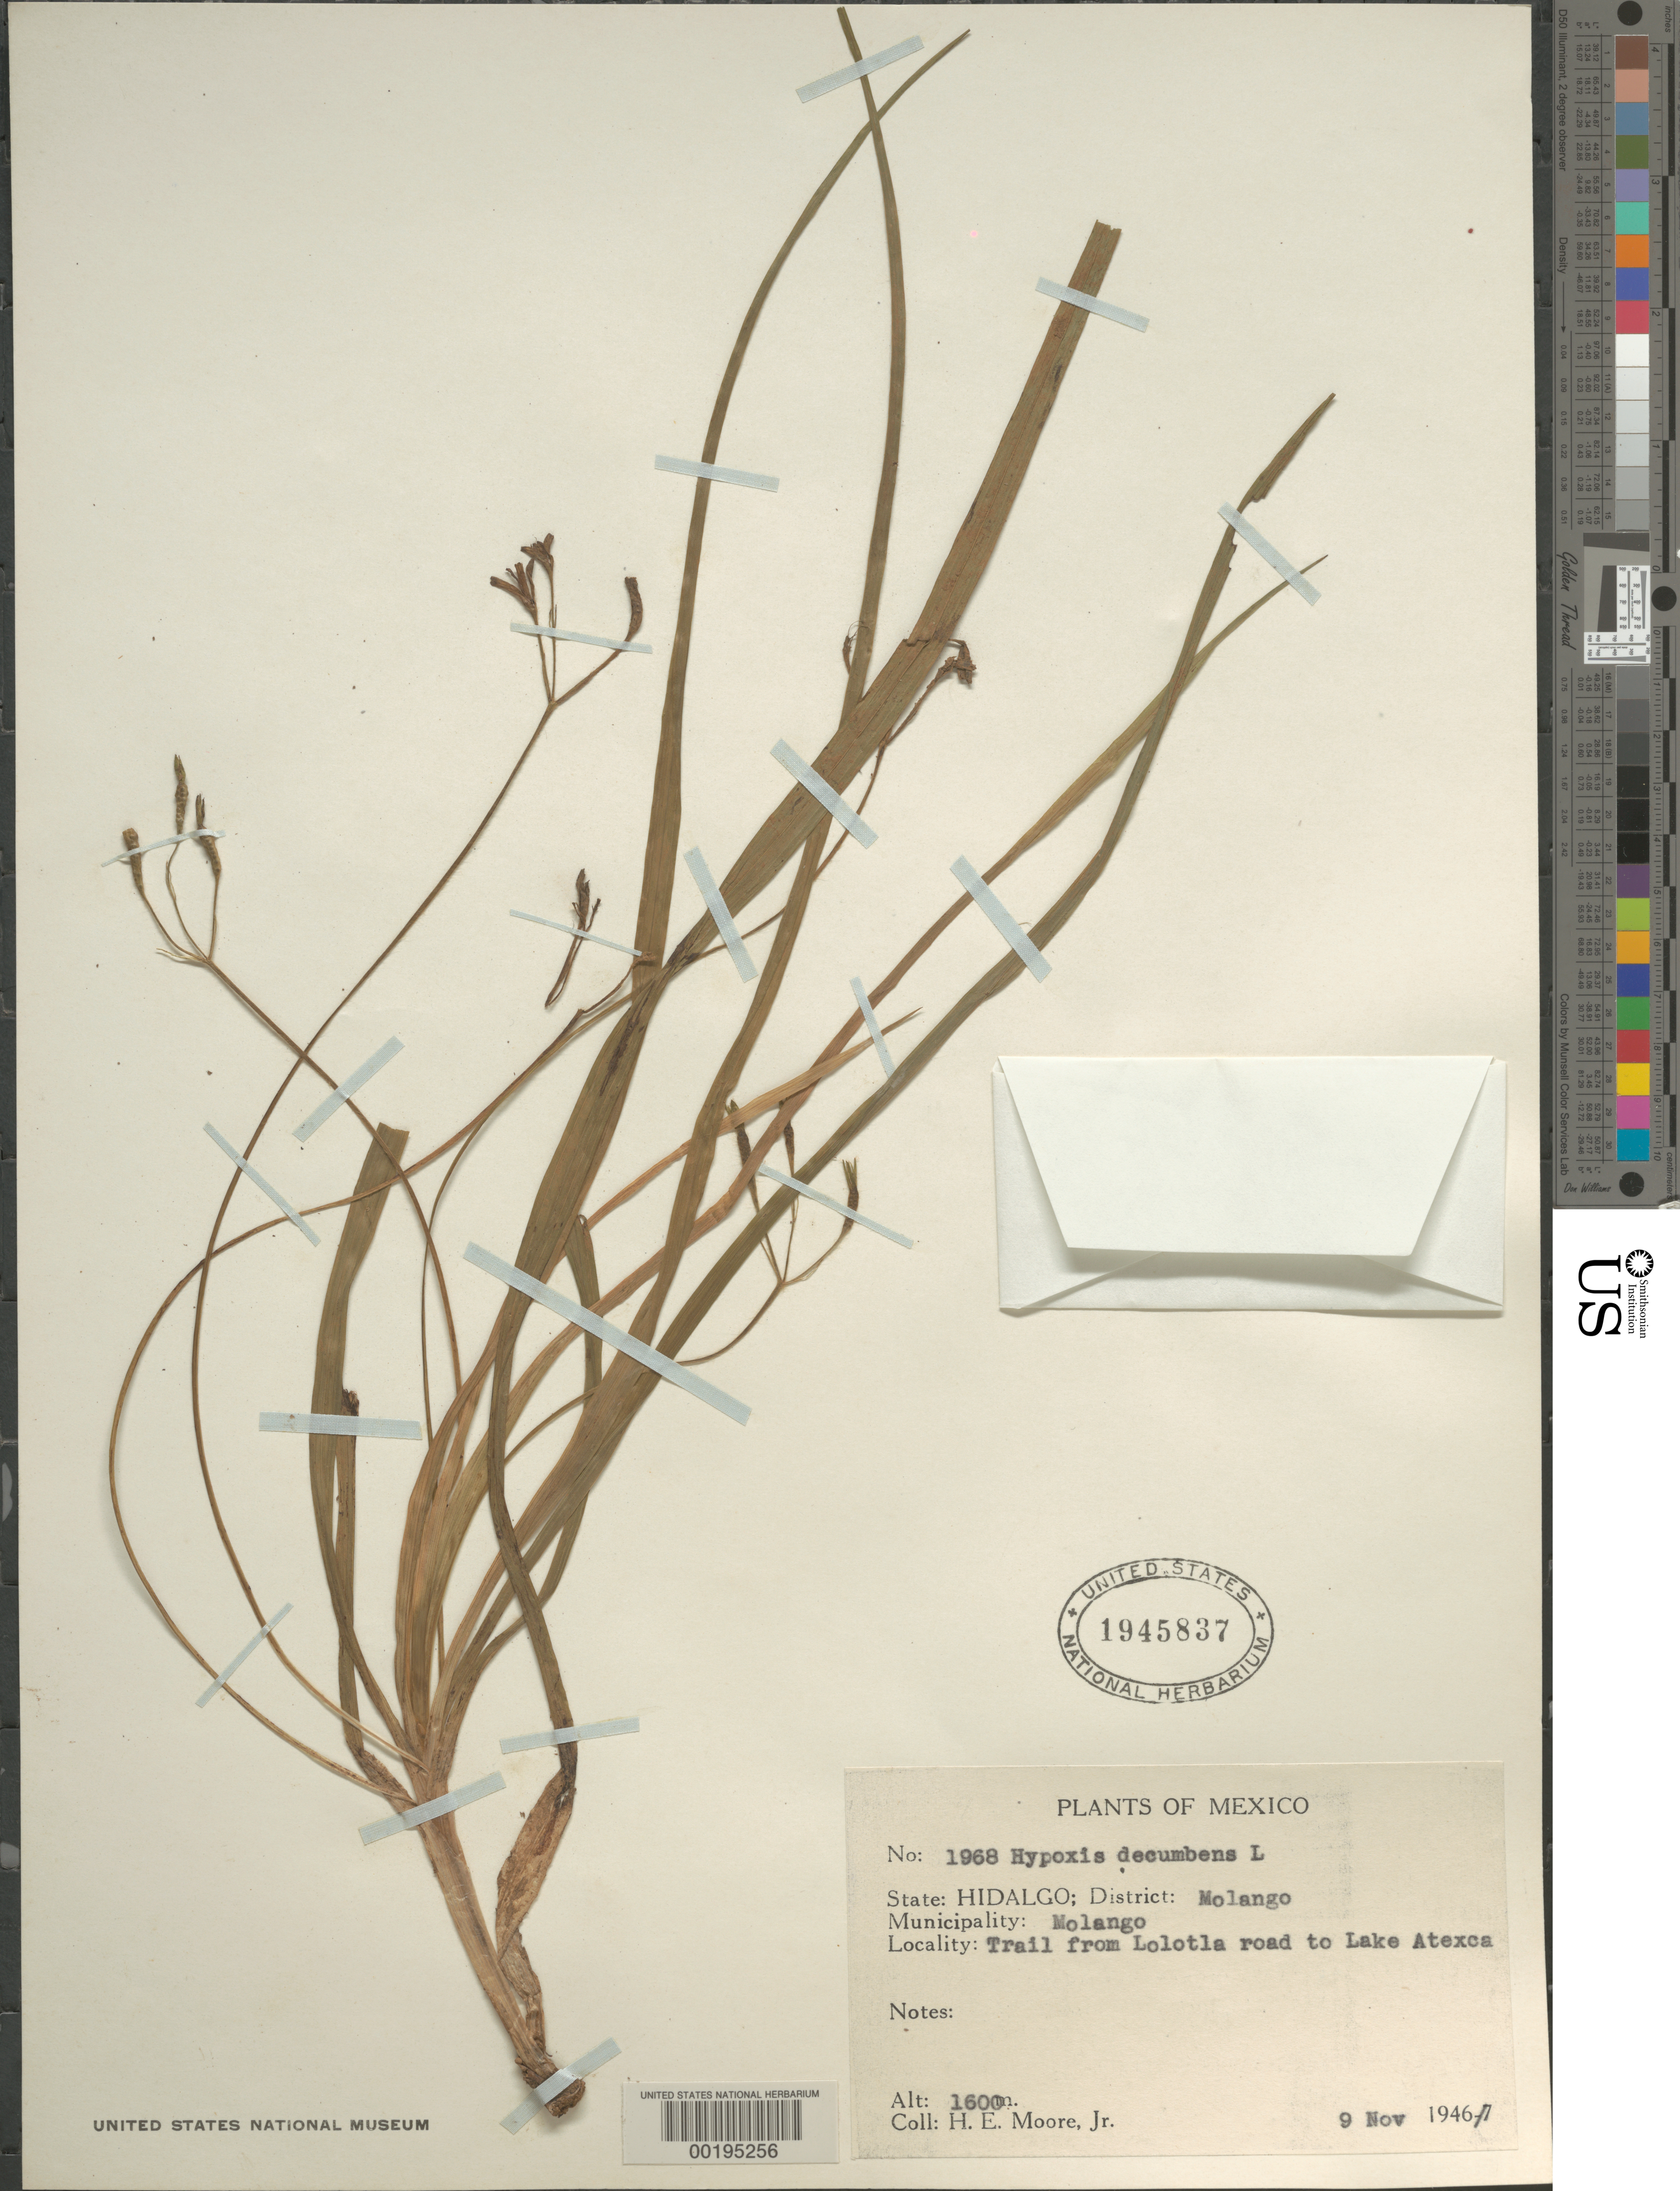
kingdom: Plantae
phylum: Tracheophyta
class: Liliopsida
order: Asparagales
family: Hypoxidaceae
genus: Hypoxis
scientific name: Hypoxis decumbens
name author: L.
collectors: H. E. Moore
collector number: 1968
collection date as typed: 09 Nov 1946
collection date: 1946-11-09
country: Mexico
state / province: Hidalgo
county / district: Molango de Escamilla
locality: Molango Mun. (?), trail from Lolotla road to Lake Atexca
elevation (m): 1600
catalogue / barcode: US 1945837